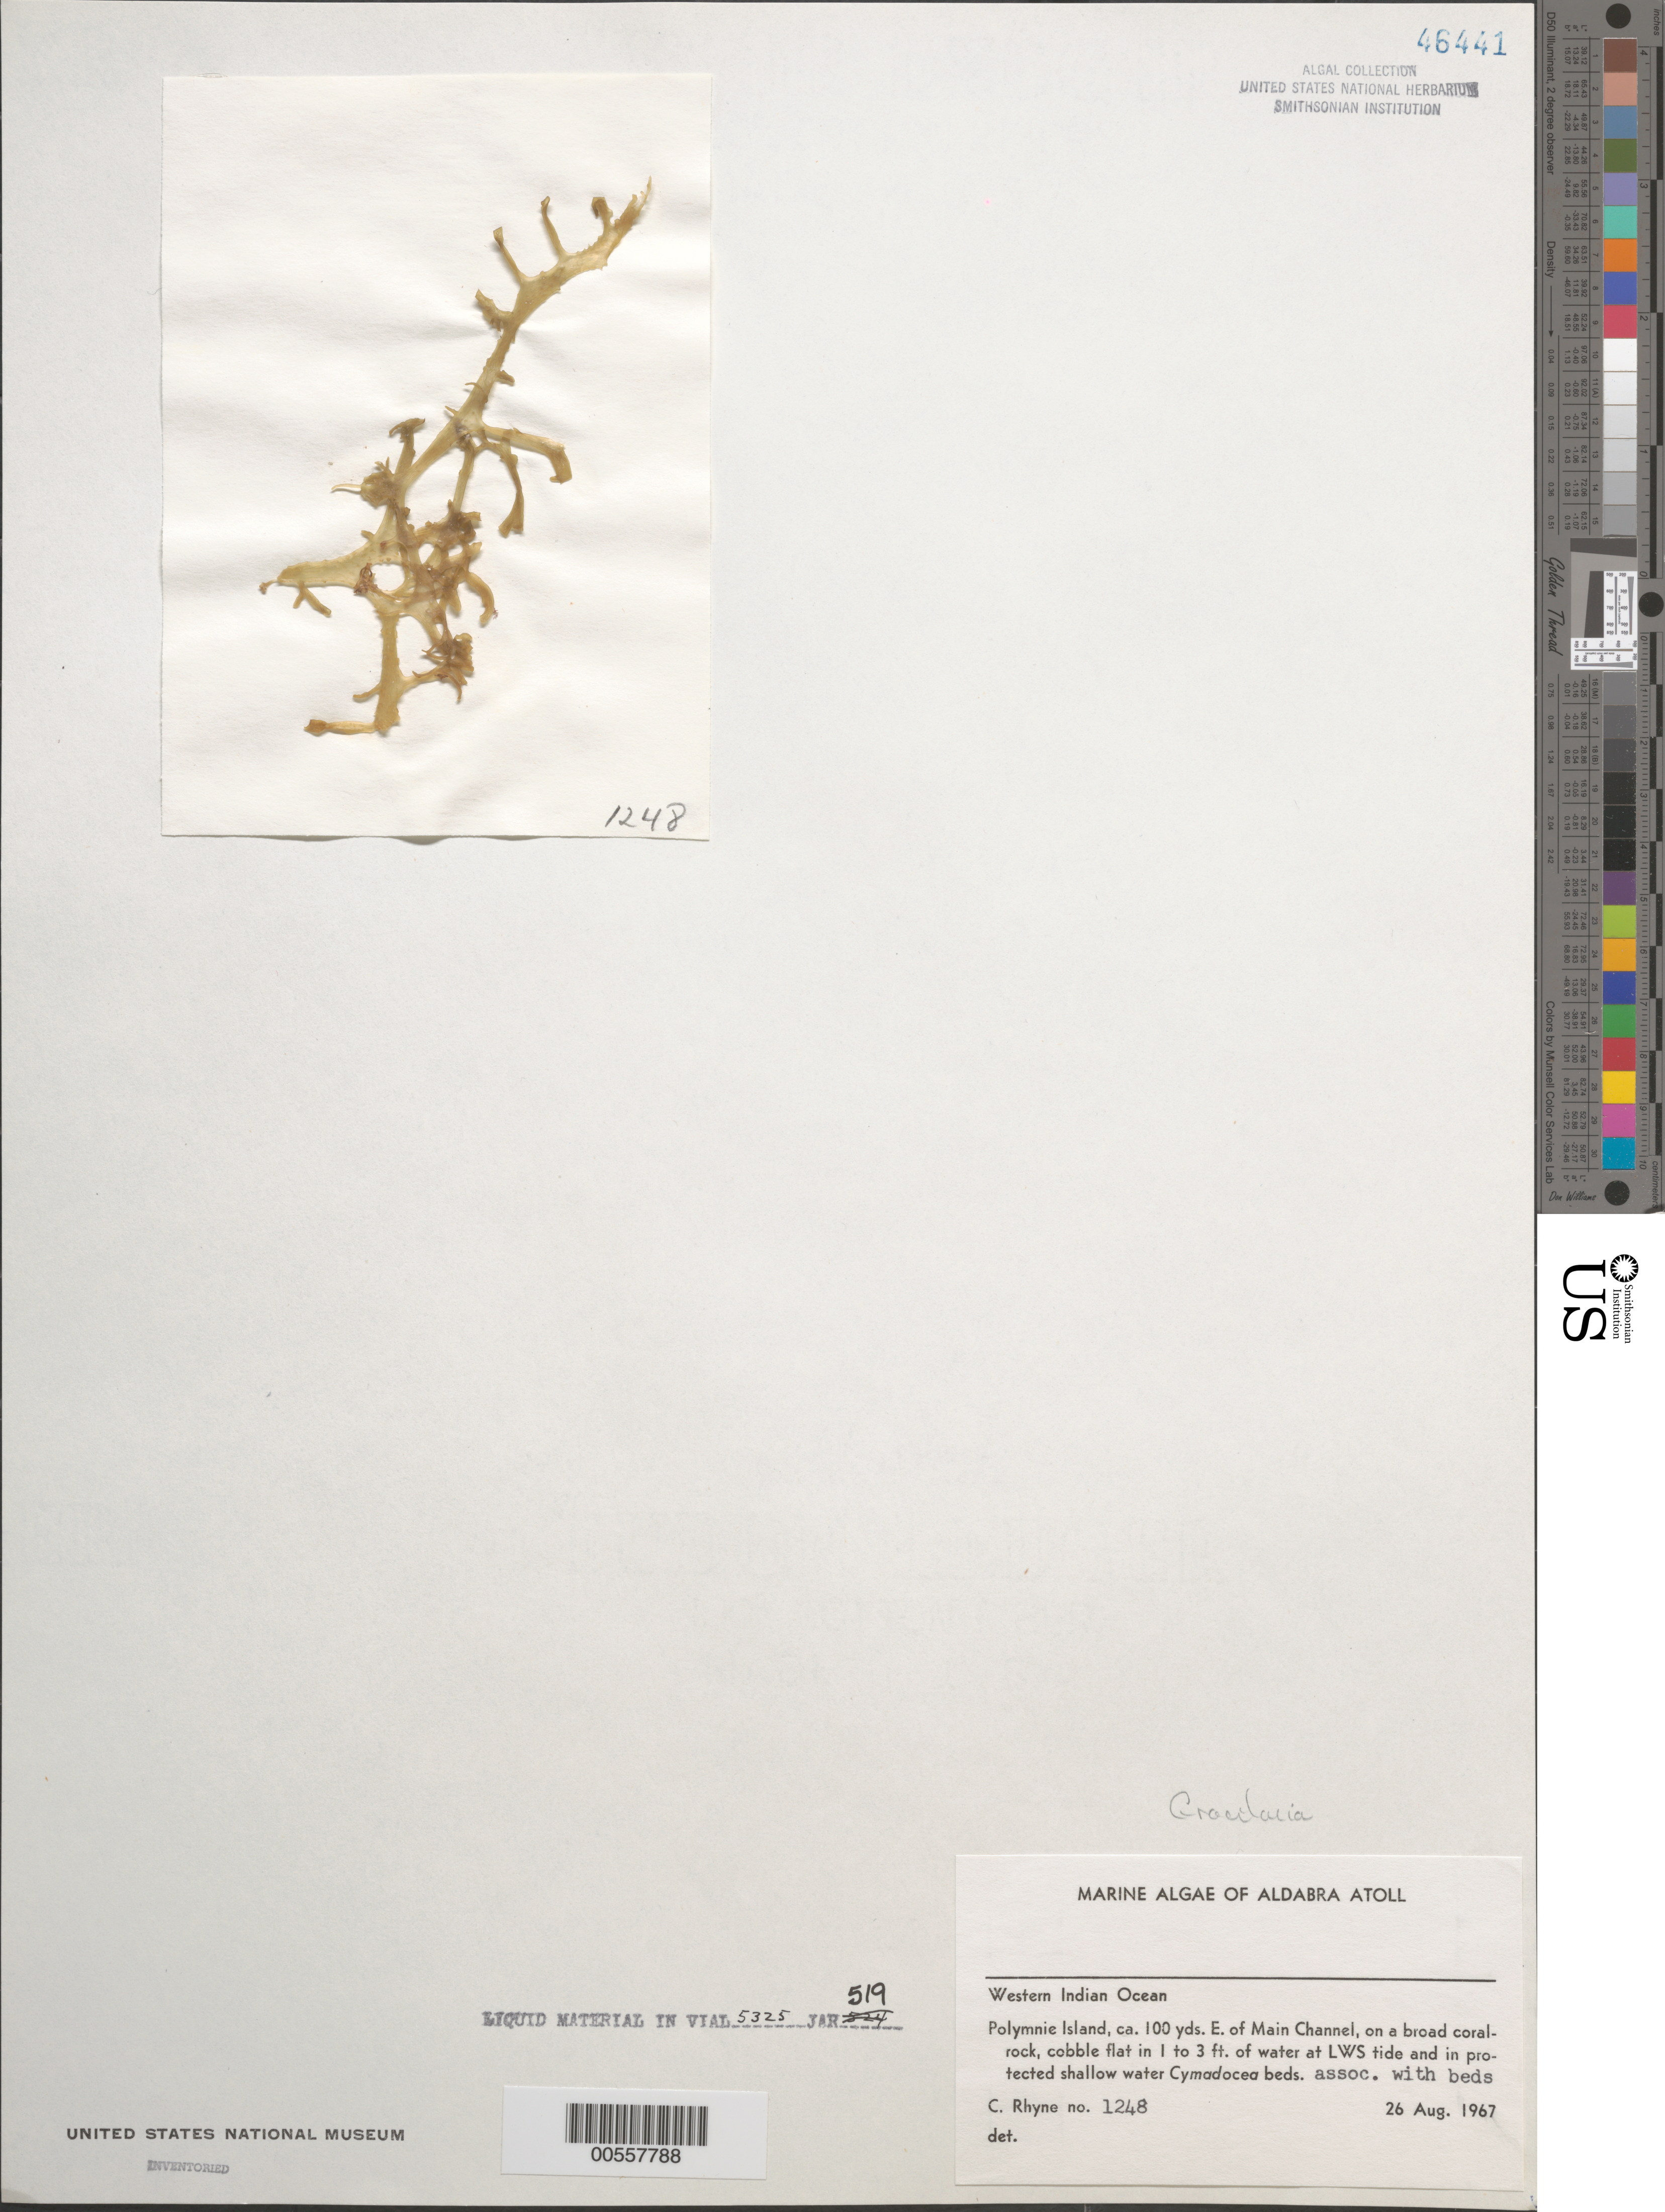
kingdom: Plantae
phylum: Rhodophyta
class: Florideophyceae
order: Gracilariales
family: Gracilariaceae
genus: Gracilaria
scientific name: Gracilaria sp.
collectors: C. Rhyne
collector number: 1248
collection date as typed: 26 Aug 1967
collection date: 1967-08-26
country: Seychelles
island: Aldabra Atoll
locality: Polymnie Islet, East of Main Channel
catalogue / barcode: US 46441